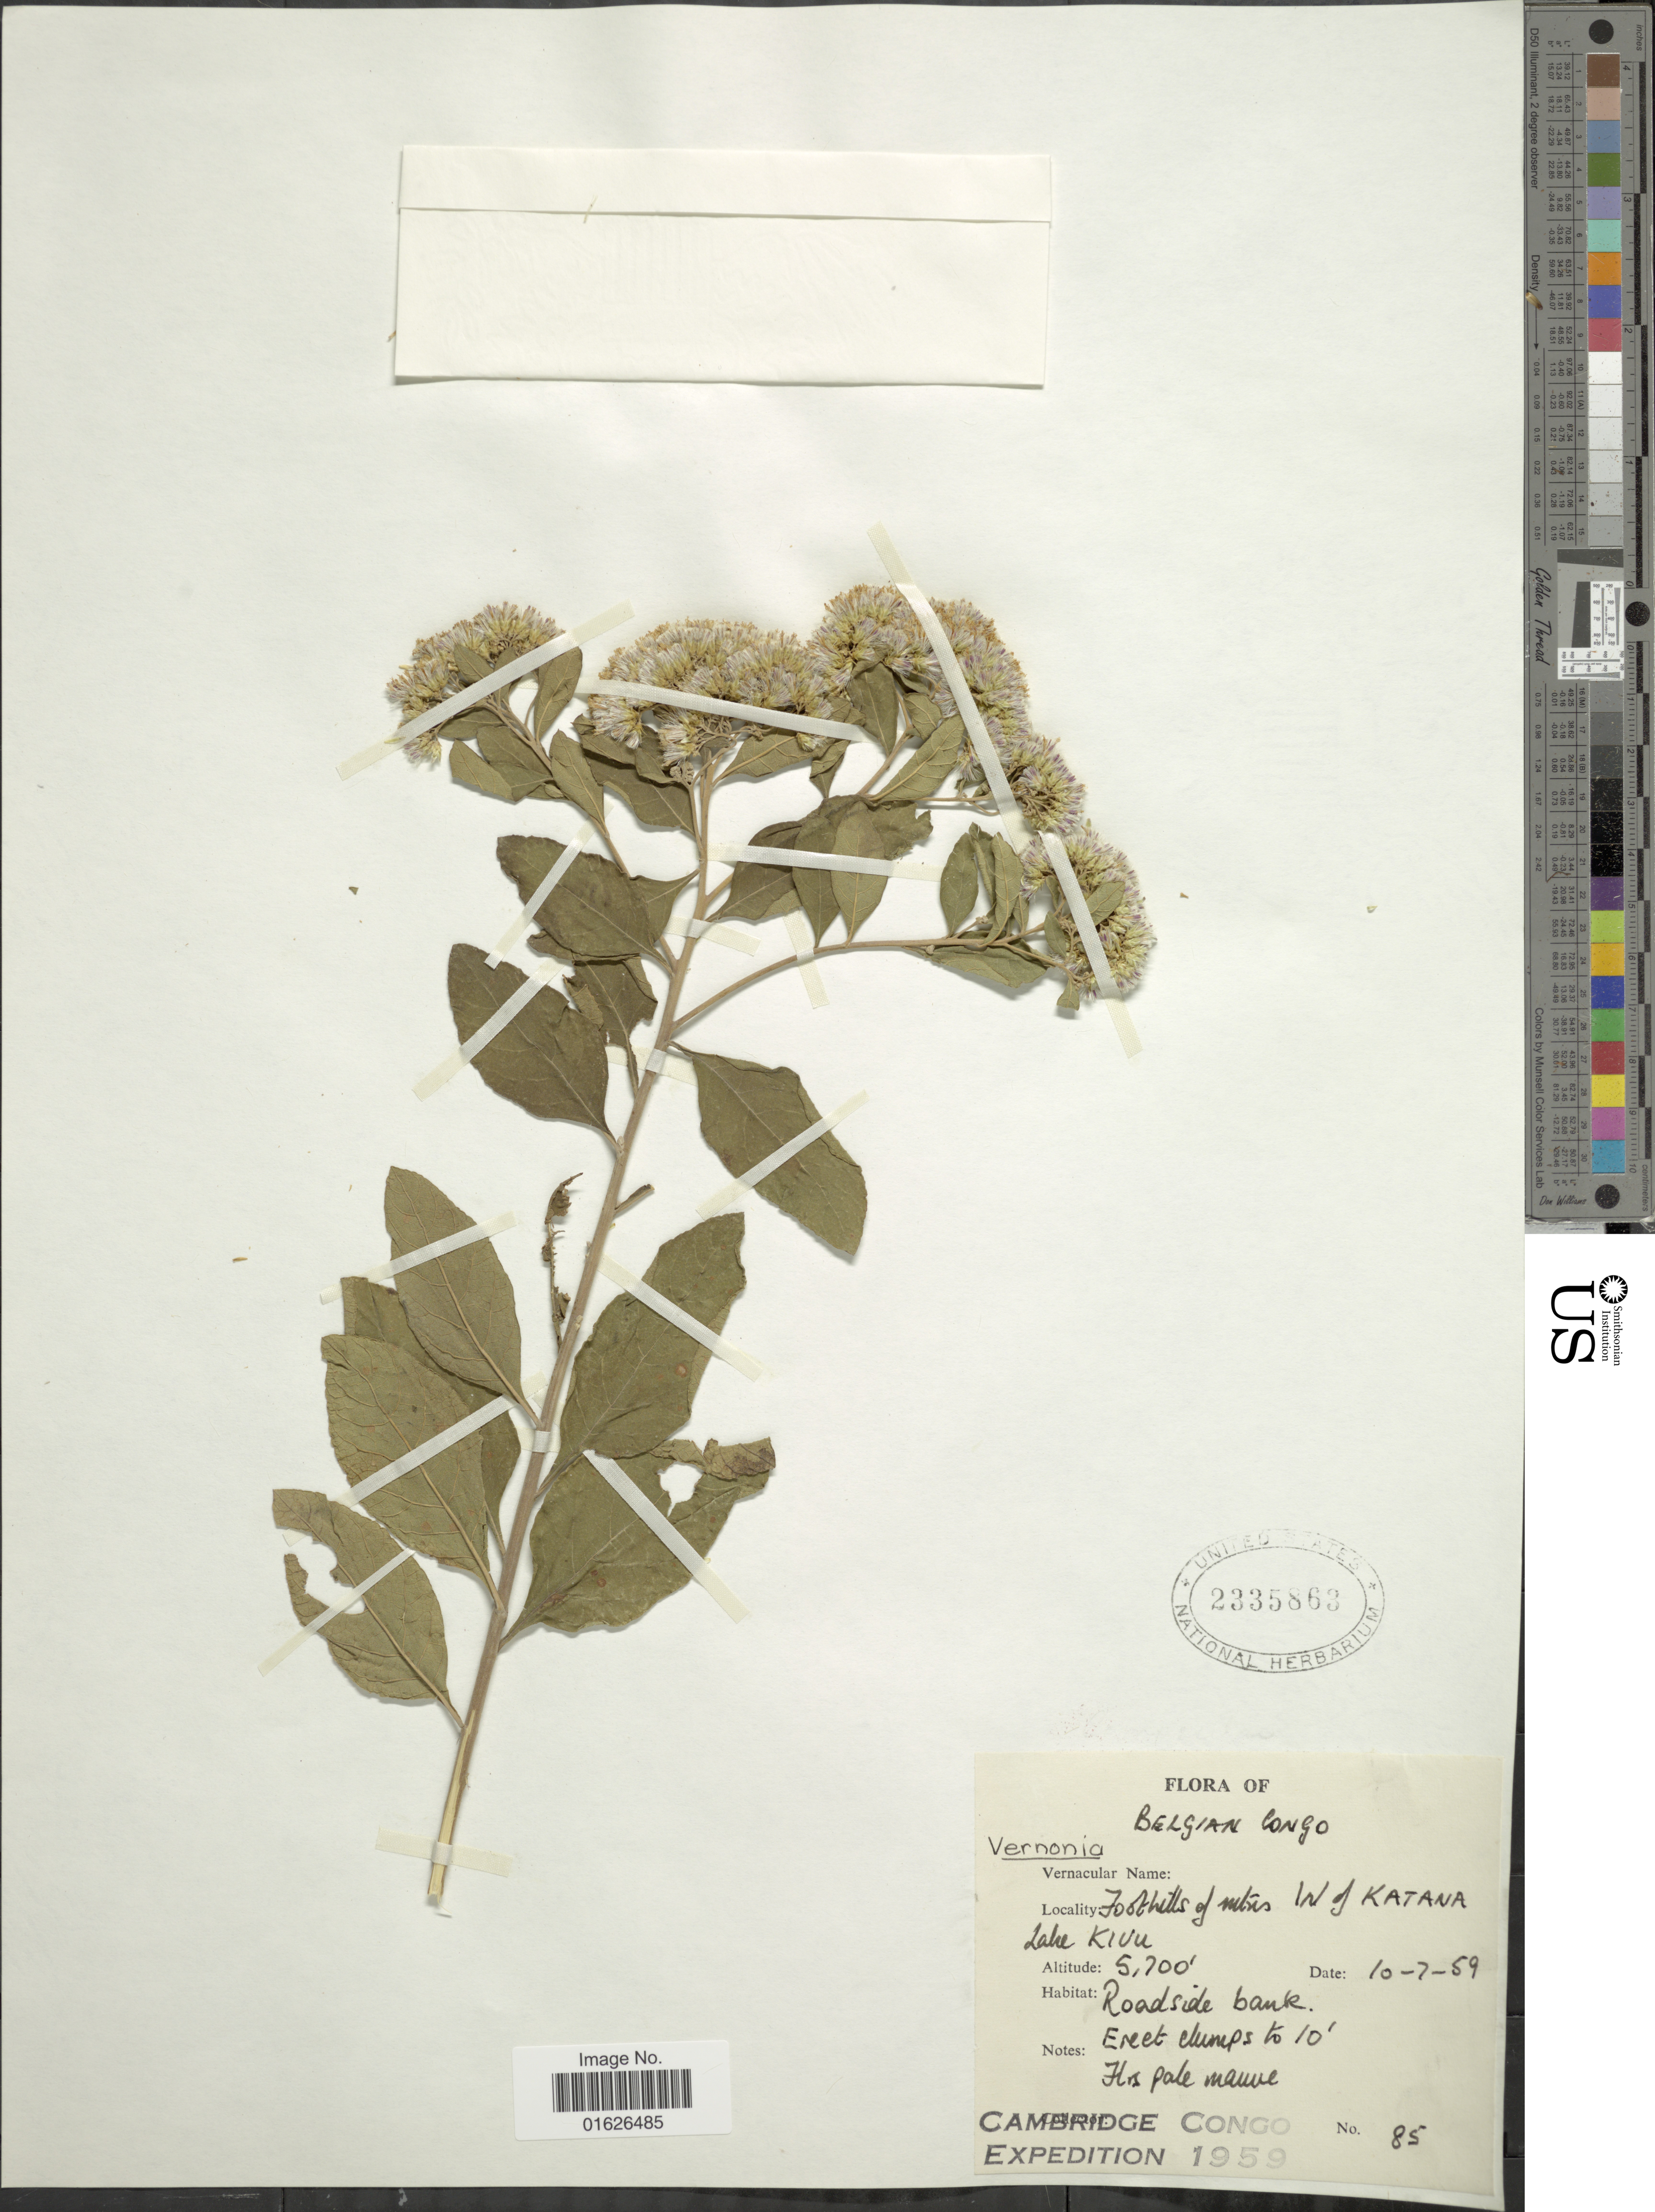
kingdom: Plantae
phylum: Tracheophyta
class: Magnoliopsida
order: Asterales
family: Asteraceae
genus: Gymnanthemum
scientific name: Gymnanthemum thomsonianum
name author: (Oliv. & Hiern in Oliv.) H. Rob.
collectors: Cambridge Congo Expedition 1959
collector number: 85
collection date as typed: Transcribed d/m/y: 10/7/59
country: Congo, Democratic Republic of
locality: Belgian Congo, Foothills of mtns, W of Katana Lake Kivu. Roadside bank.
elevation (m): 1737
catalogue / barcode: US 2335863